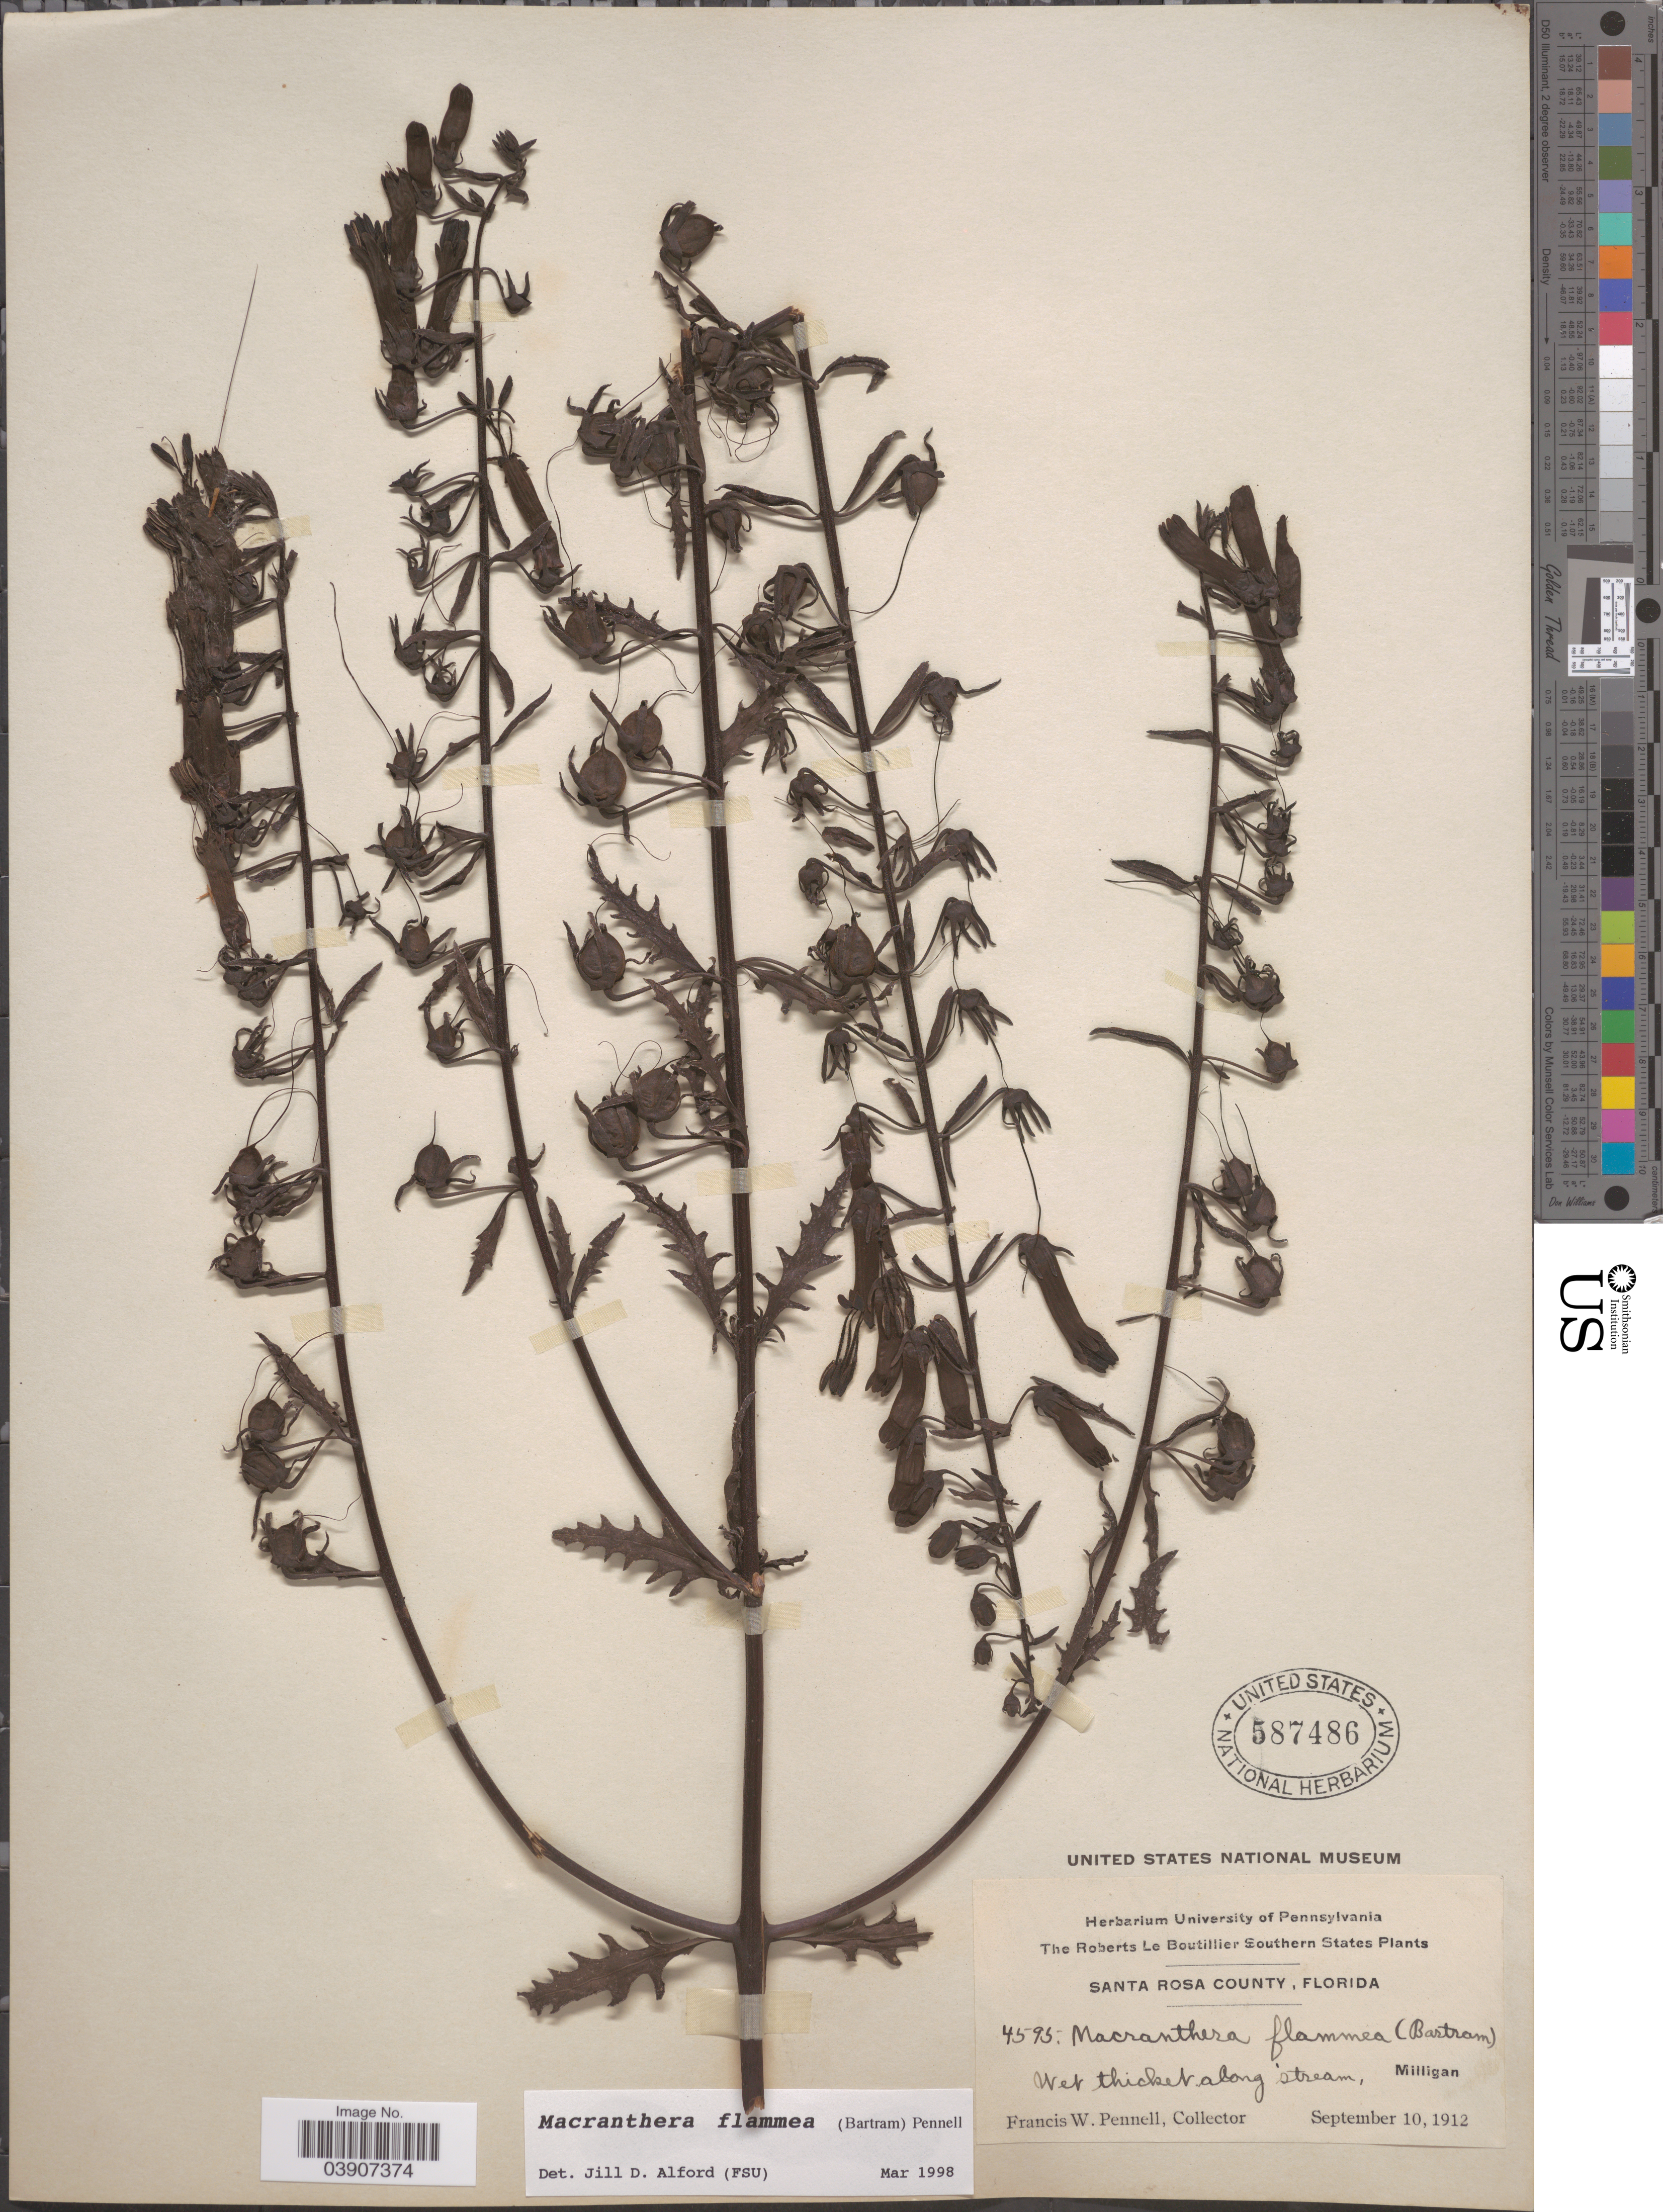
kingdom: Plantae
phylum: Tracheophyta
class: Magnoliopsida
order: Lamiales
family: Orobanchaceae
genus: Macranthera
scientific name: Macranthera flammea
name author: Pennell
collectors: F. W. Pennell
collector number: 4595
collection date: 1912-09-10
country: United States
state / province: Florida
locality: Santa Rosa County. Milligan.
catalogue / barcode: US 587486